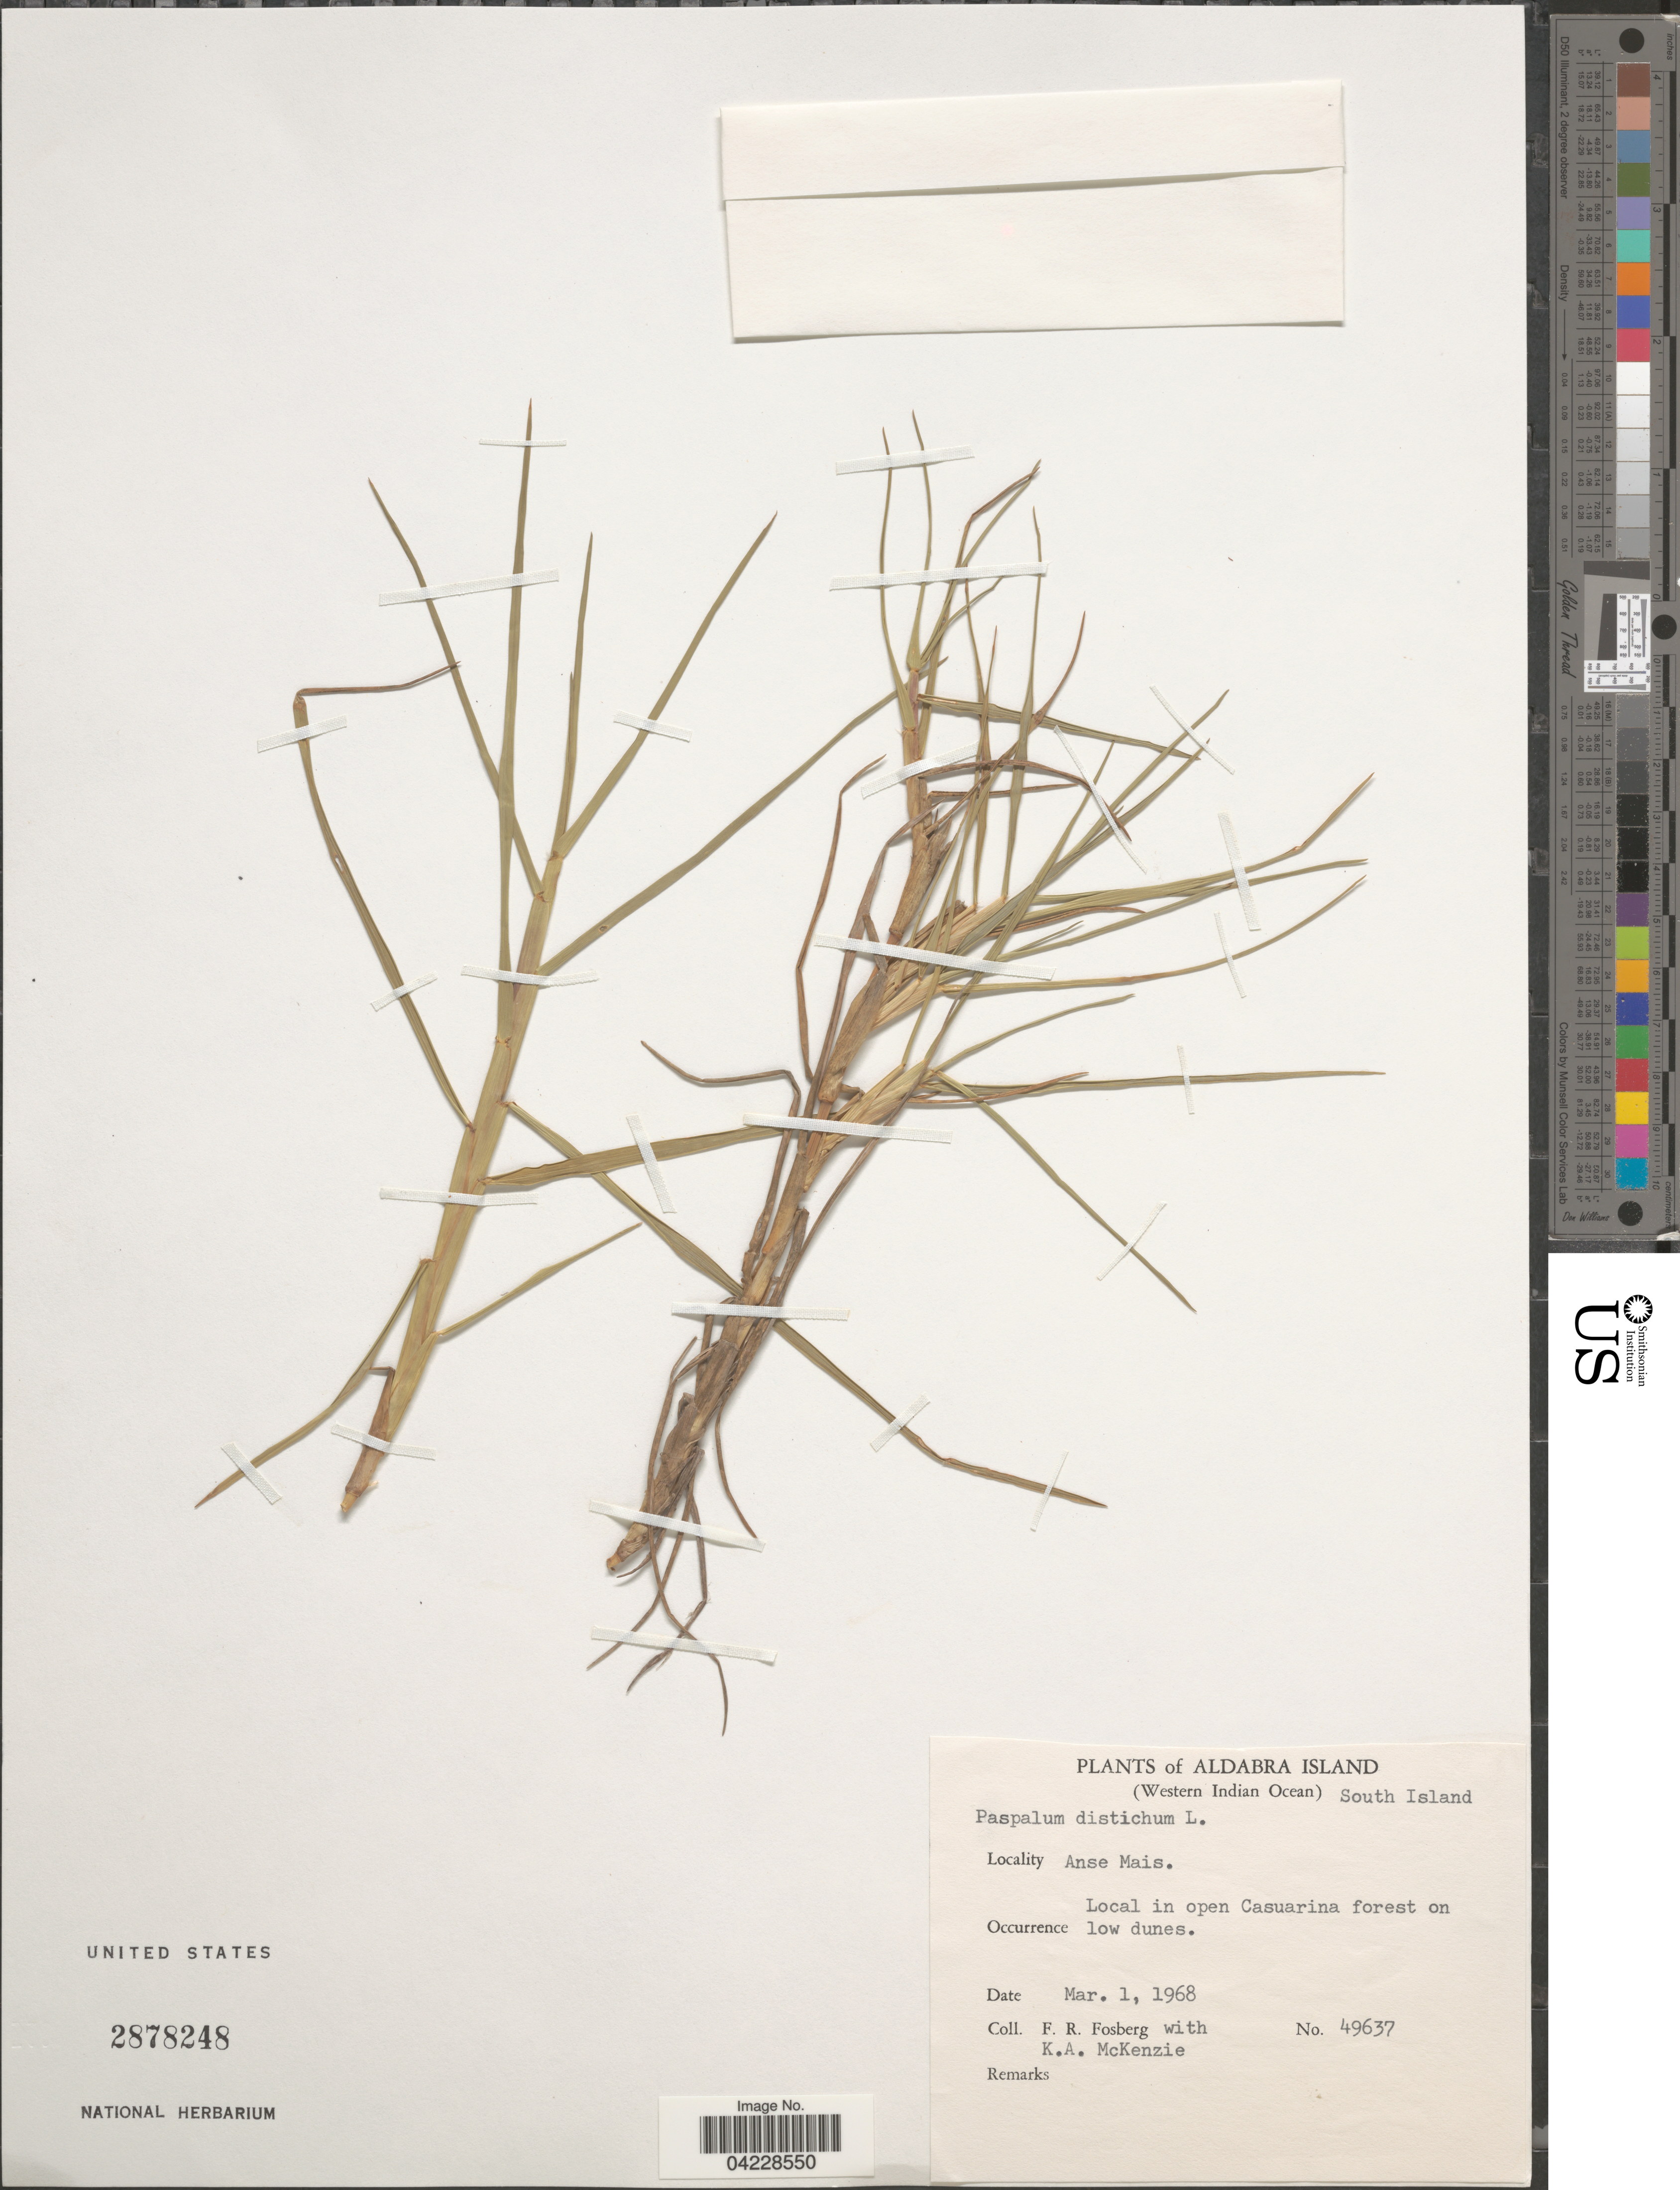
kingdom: Plantae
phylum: Tracheophyta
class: Liliopsida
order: Poales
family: Poaceae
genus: Paspalum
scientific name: Paspalum distichum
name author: L.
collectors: F. R. Fosberg & K. McKenzie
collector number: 49637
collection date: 1968-03-01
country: Seychelles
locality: Aldabra Island (Western Indian Ocean). South Island. Anse Mais. Local in open Casuarina forest on low dunes.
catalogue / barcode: US 2878248